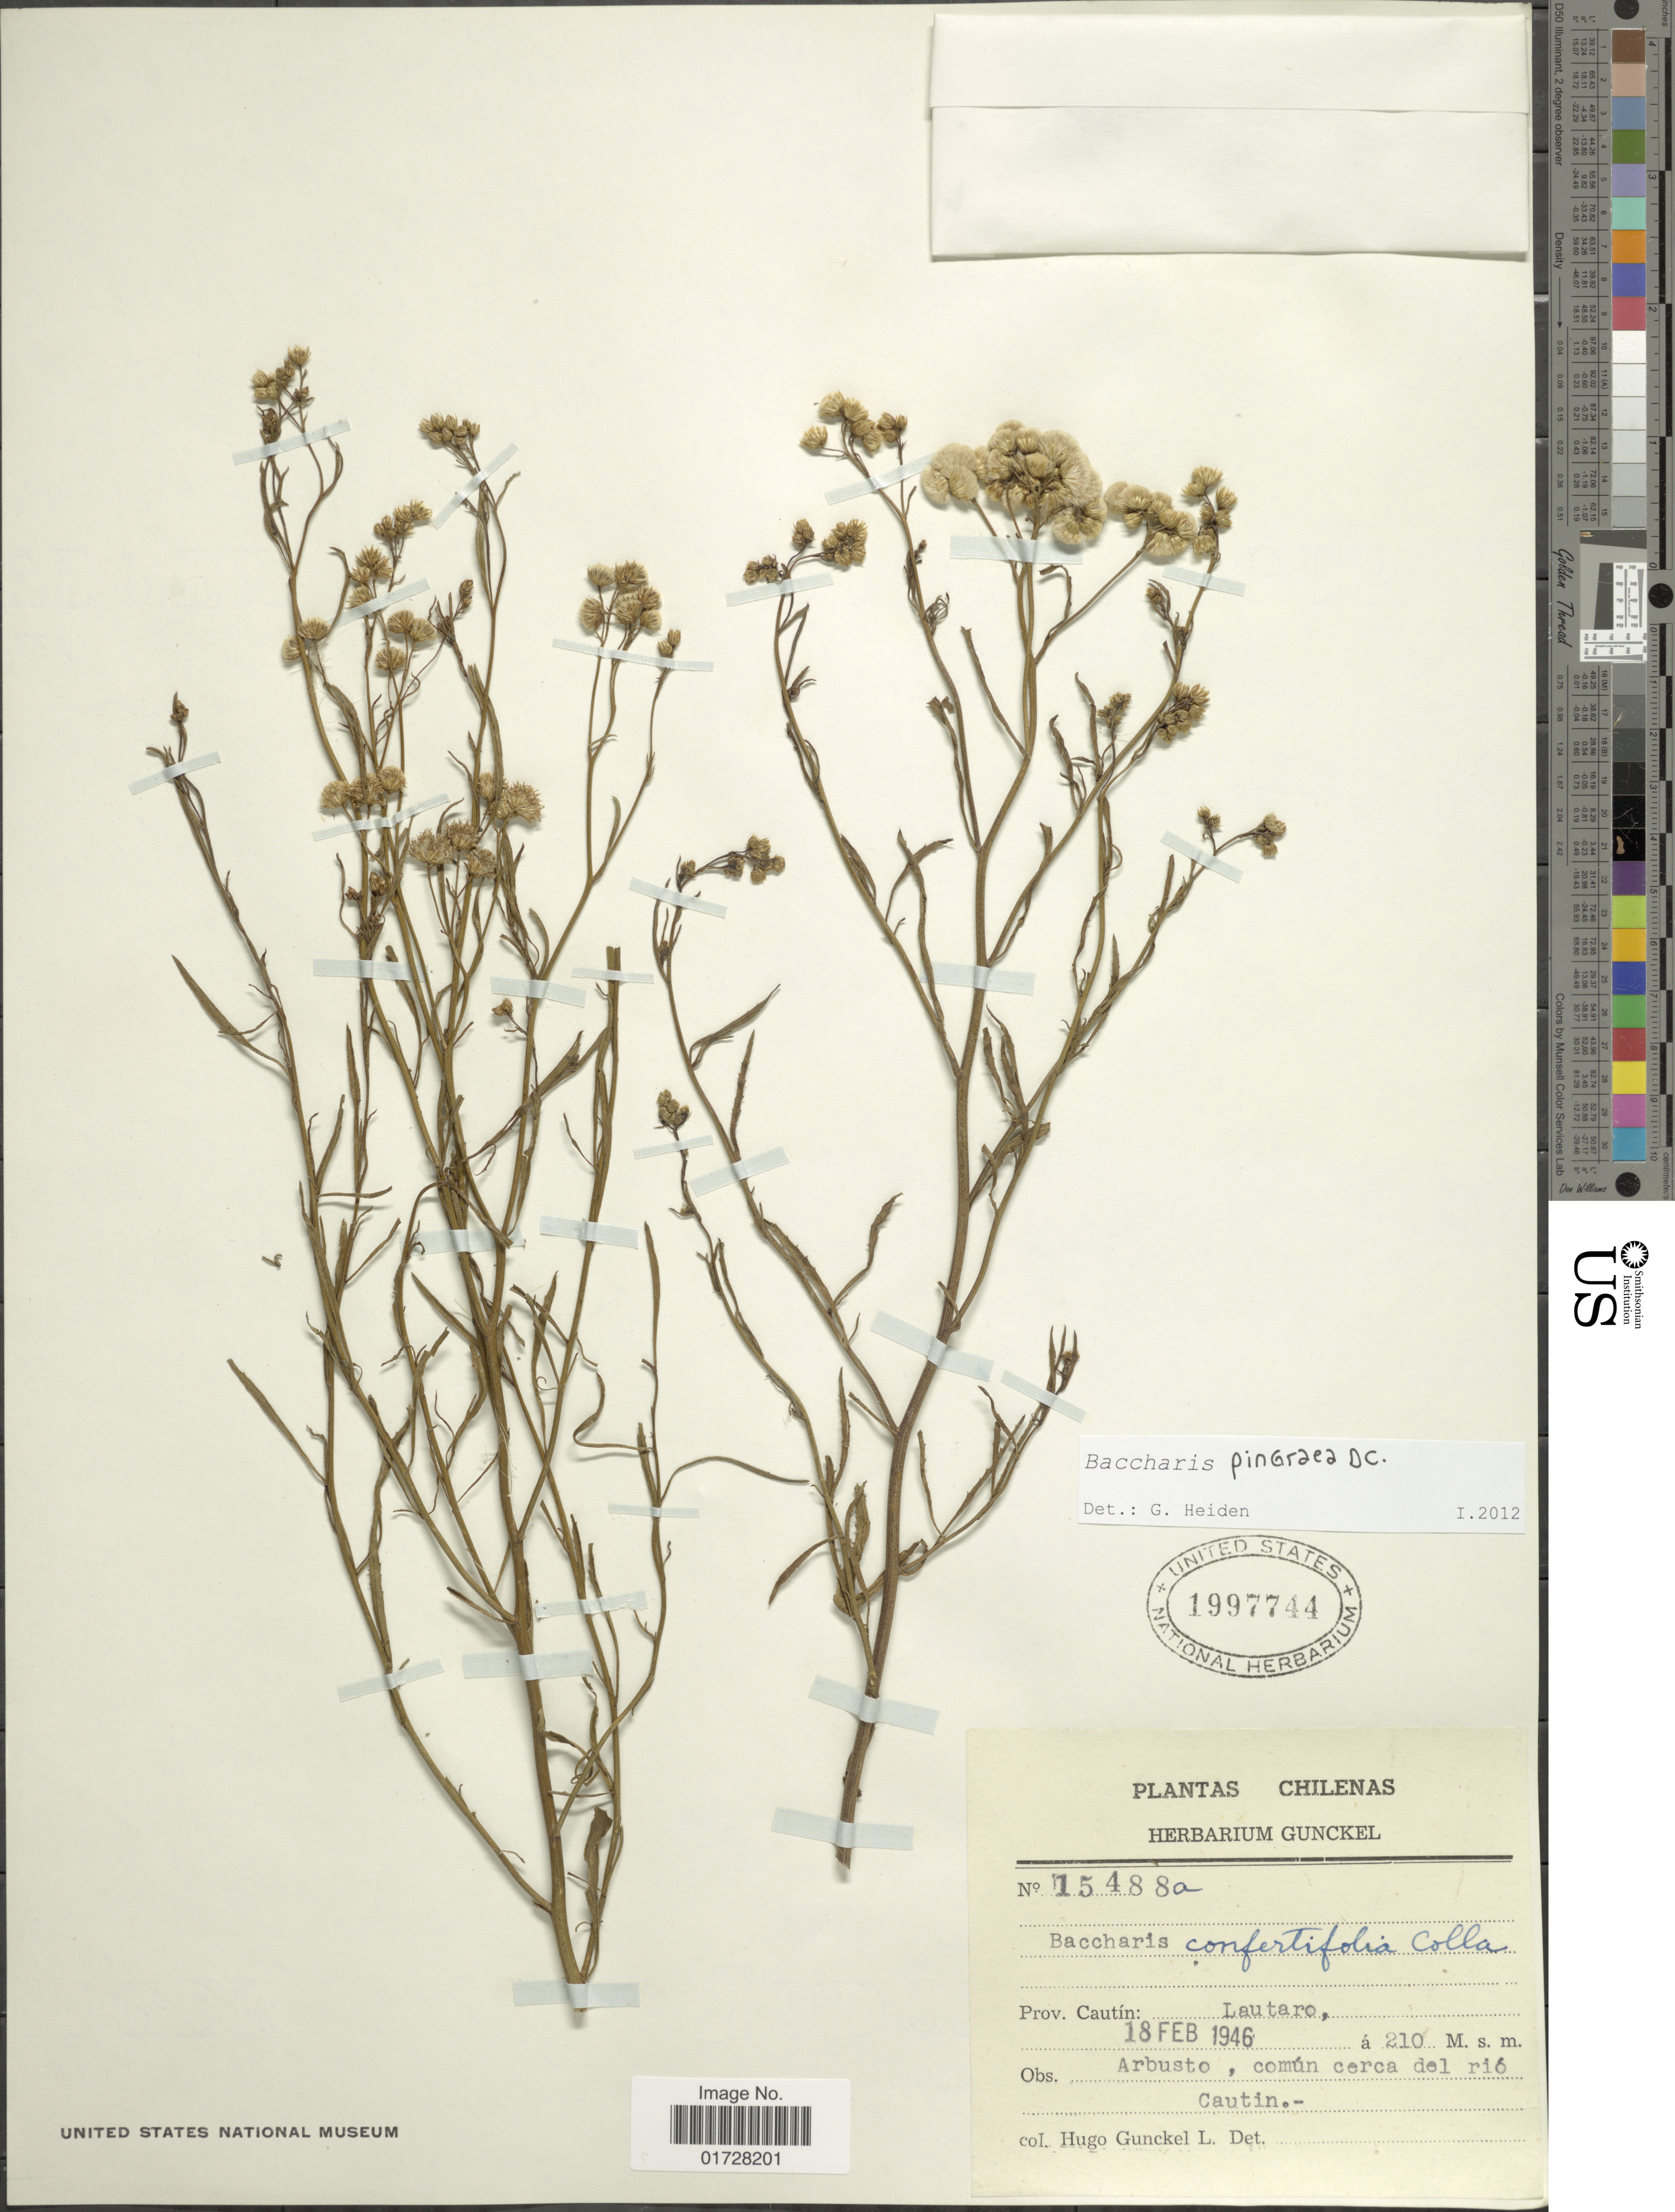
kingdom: Plantae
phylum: Tracheophyta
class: Magnoliopsida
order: Asterales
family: Asteraceae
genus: Baccharis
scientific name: Baccharis pingraea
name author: DC.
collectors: H. Gunckel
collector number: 15488a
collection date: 1946-02-18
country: Chile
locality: Prov. Cautin, Lautaro, cerca del rio Cautin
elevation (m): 210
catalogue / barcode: US 1997744